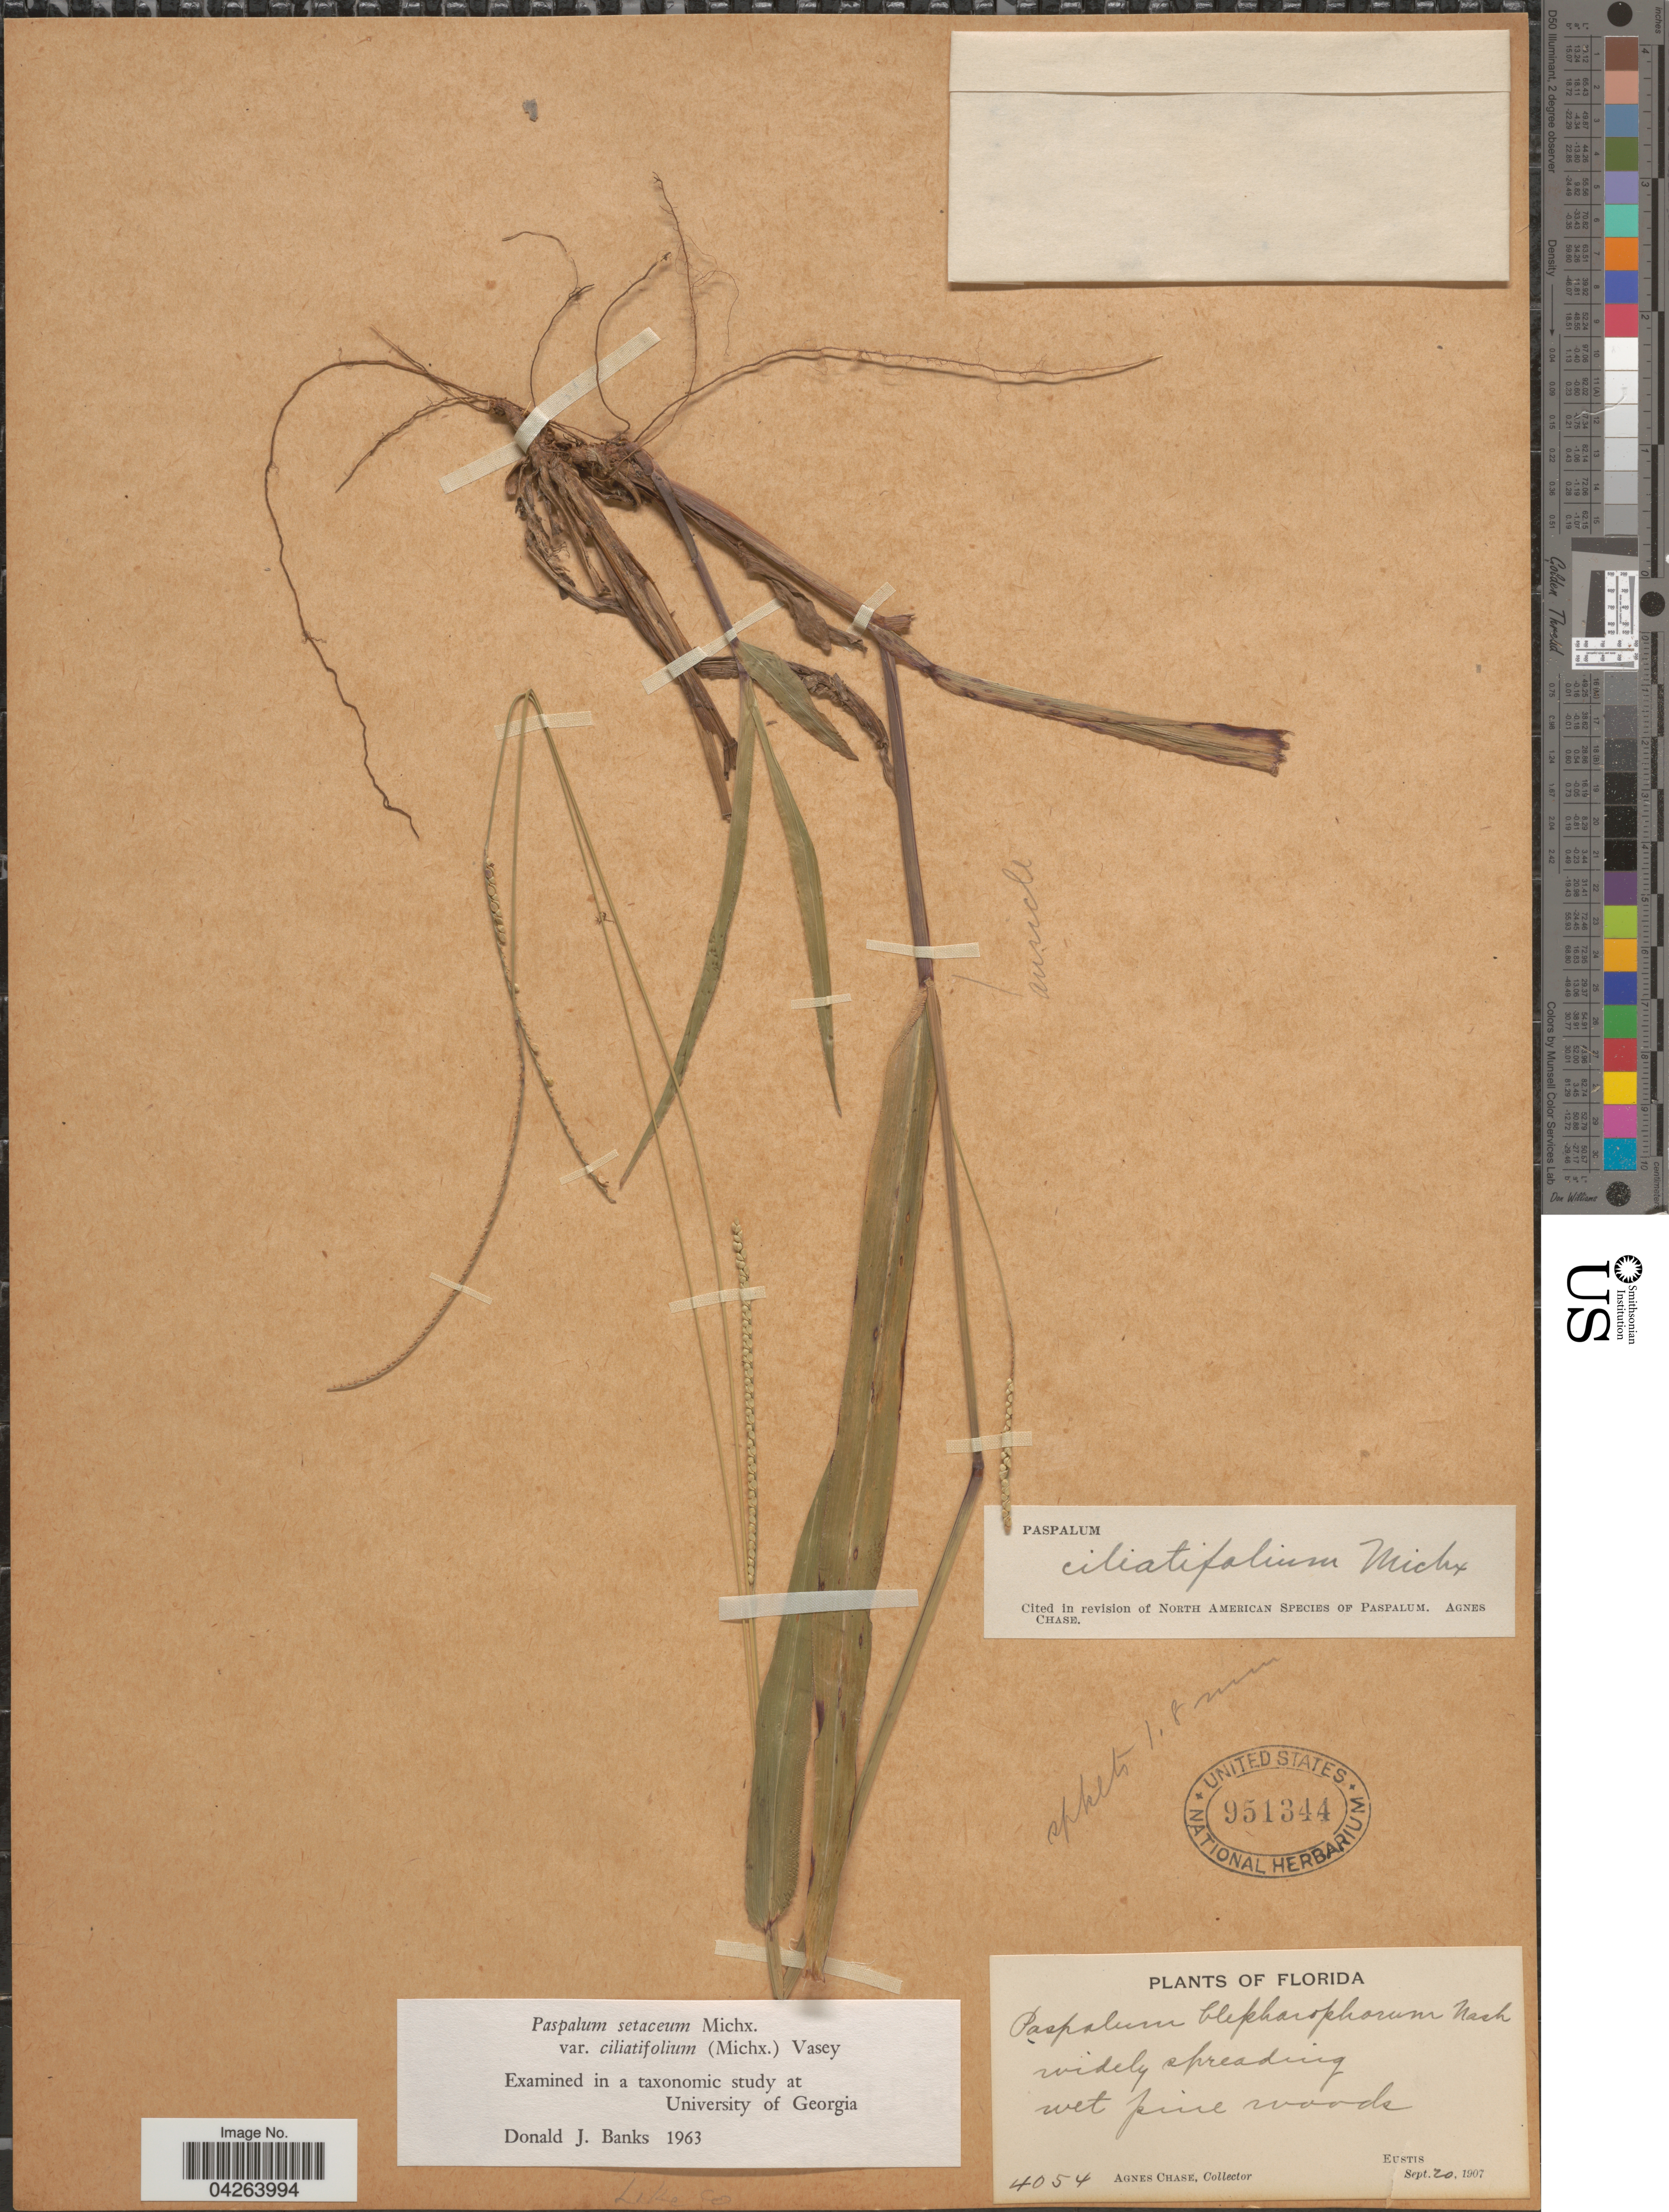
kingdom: Plantae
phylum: Tracheophyta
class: Liliopsida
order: Poales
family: Poaceae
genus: Paspalum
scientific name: Paspalum setaceum var. ciliatifolium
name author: (Michx.) Vasey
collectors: A. Chase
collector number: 4054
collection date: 1907-09-20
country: United States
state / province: Florida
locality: Wet pine woods. Eustis. Lake Co.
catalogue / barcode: US 951344